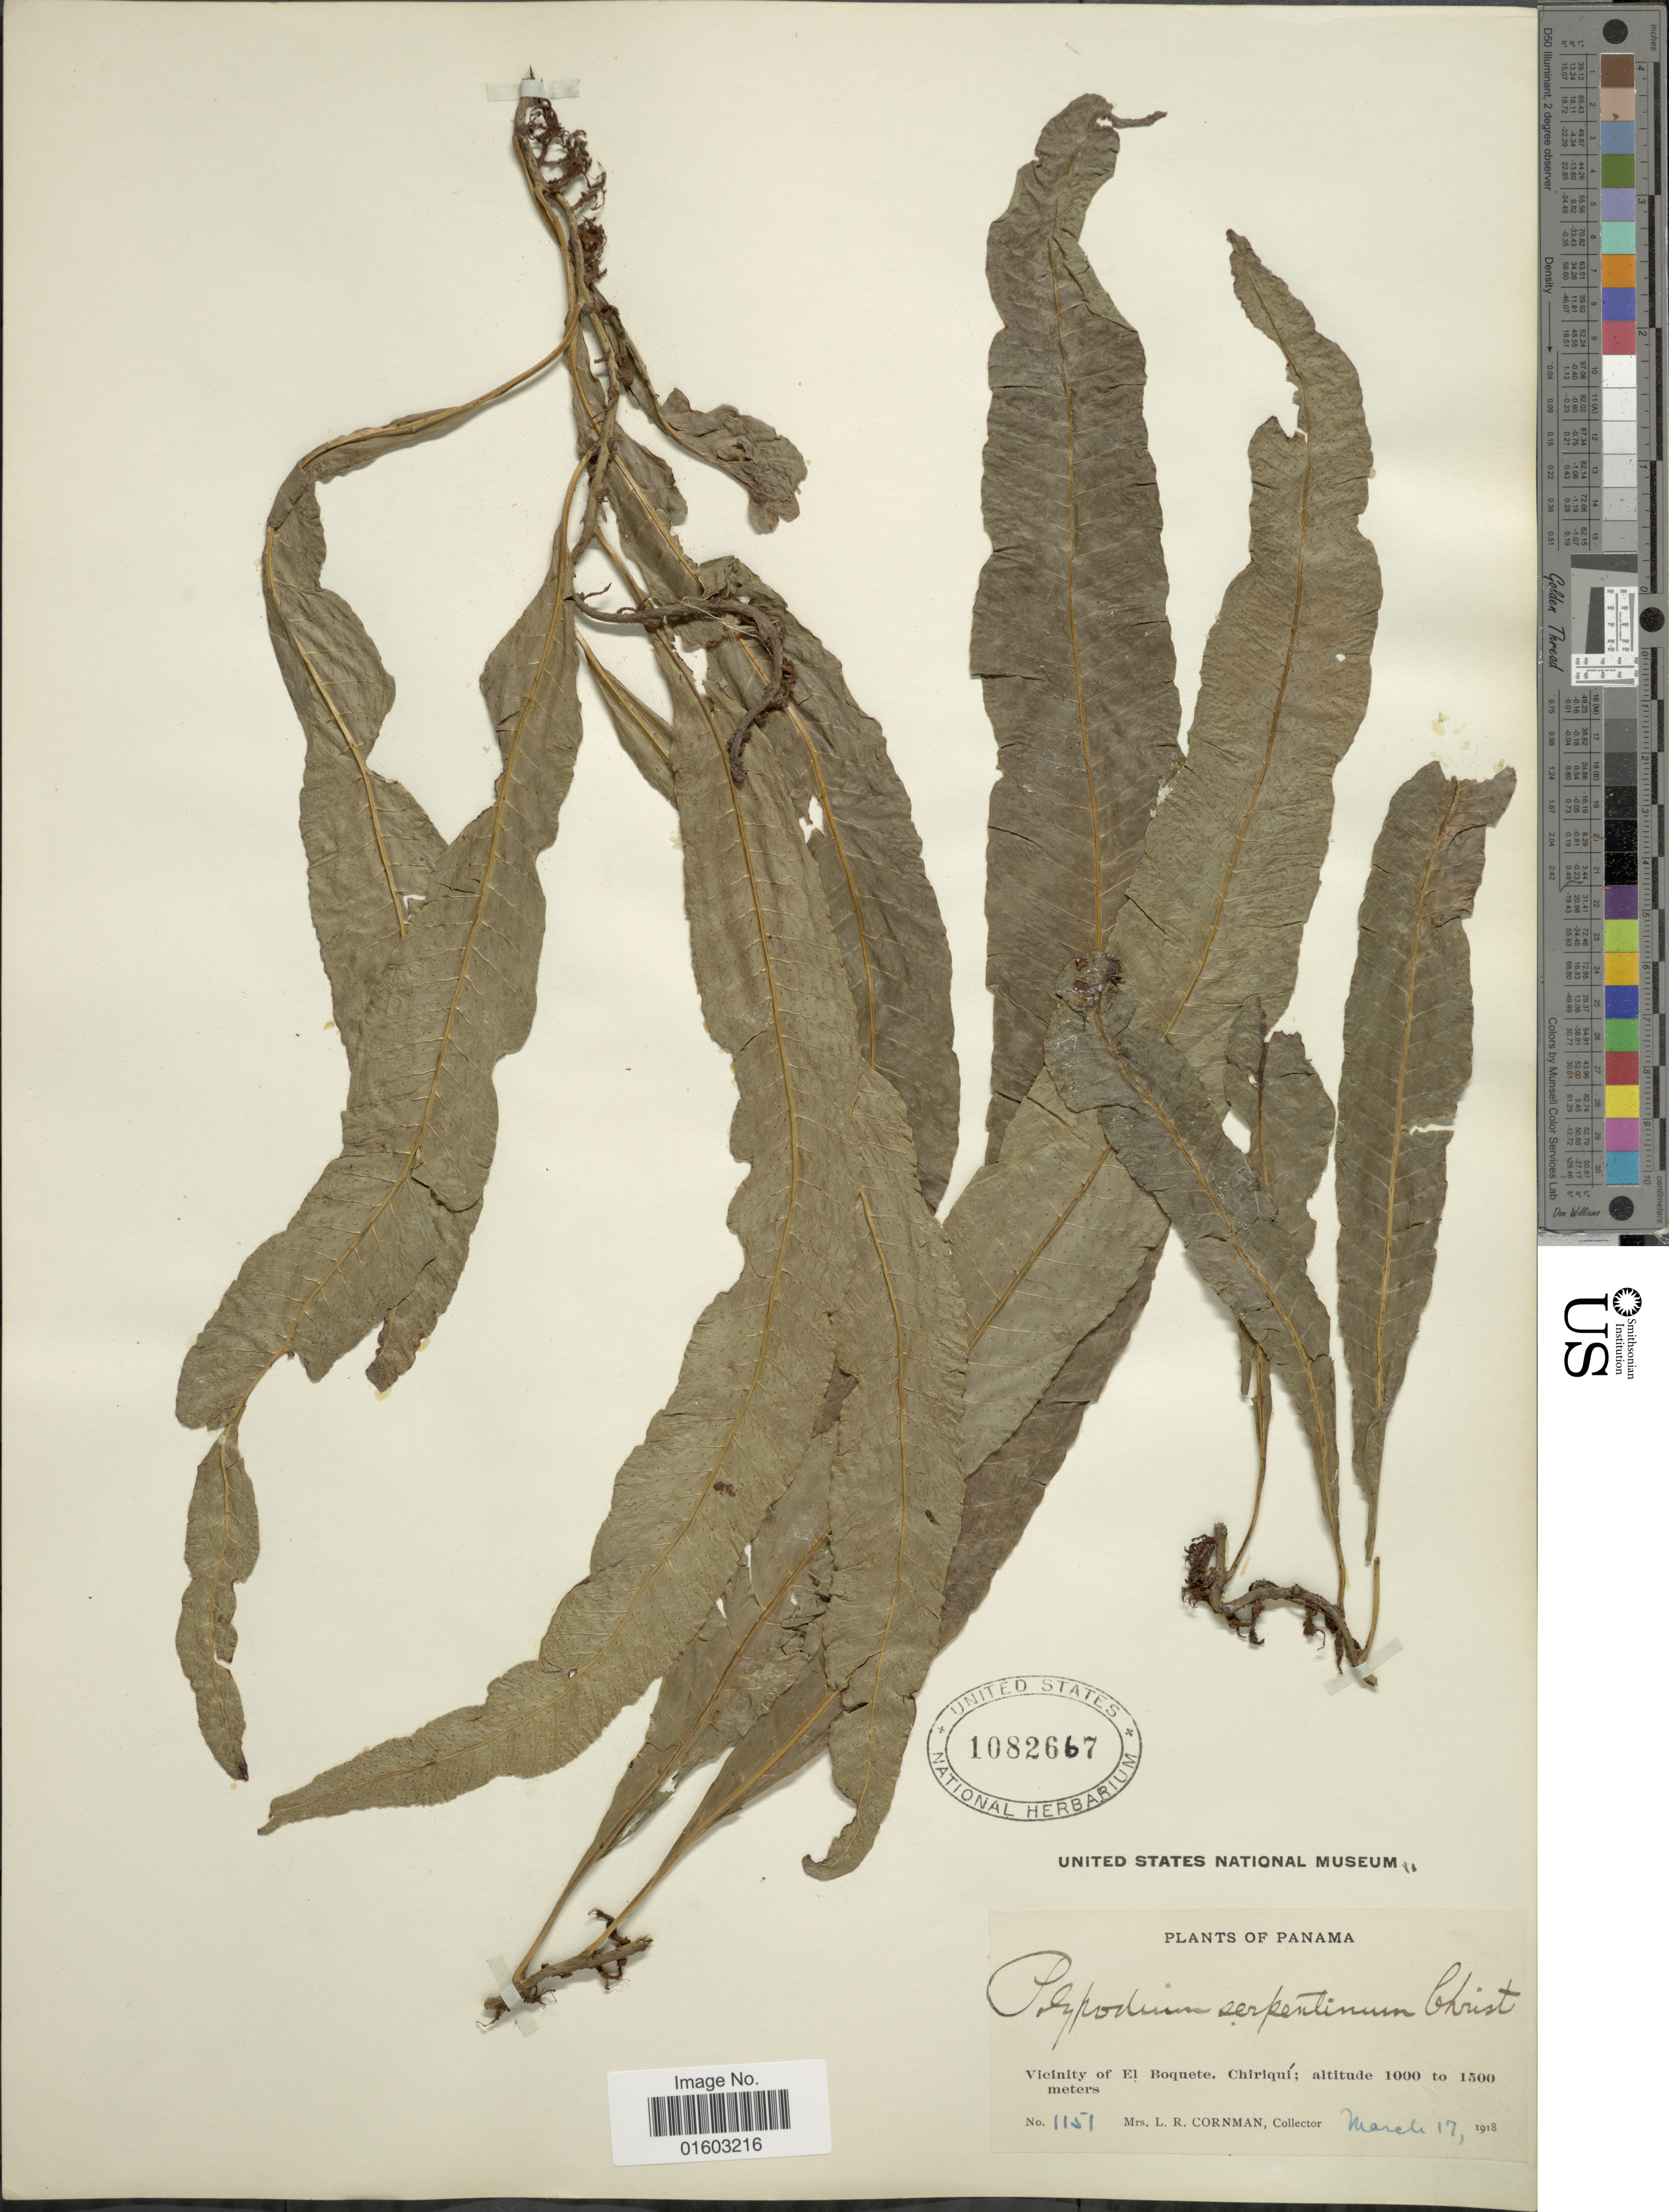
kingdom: Plantae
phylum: Tracheophyta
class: Polypodiopsida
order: Polypodiales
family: Polypodiaceae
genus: Campyloneurum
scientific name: Campyloneurum serpentinum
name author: (Christ) Ching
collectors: L. Cornman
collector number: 1151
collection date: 1918-03-17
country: Panama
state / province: Chiriqui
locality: Vicinity of El Boquete, Chiriqui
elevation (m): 1000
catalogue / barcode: US 1082667